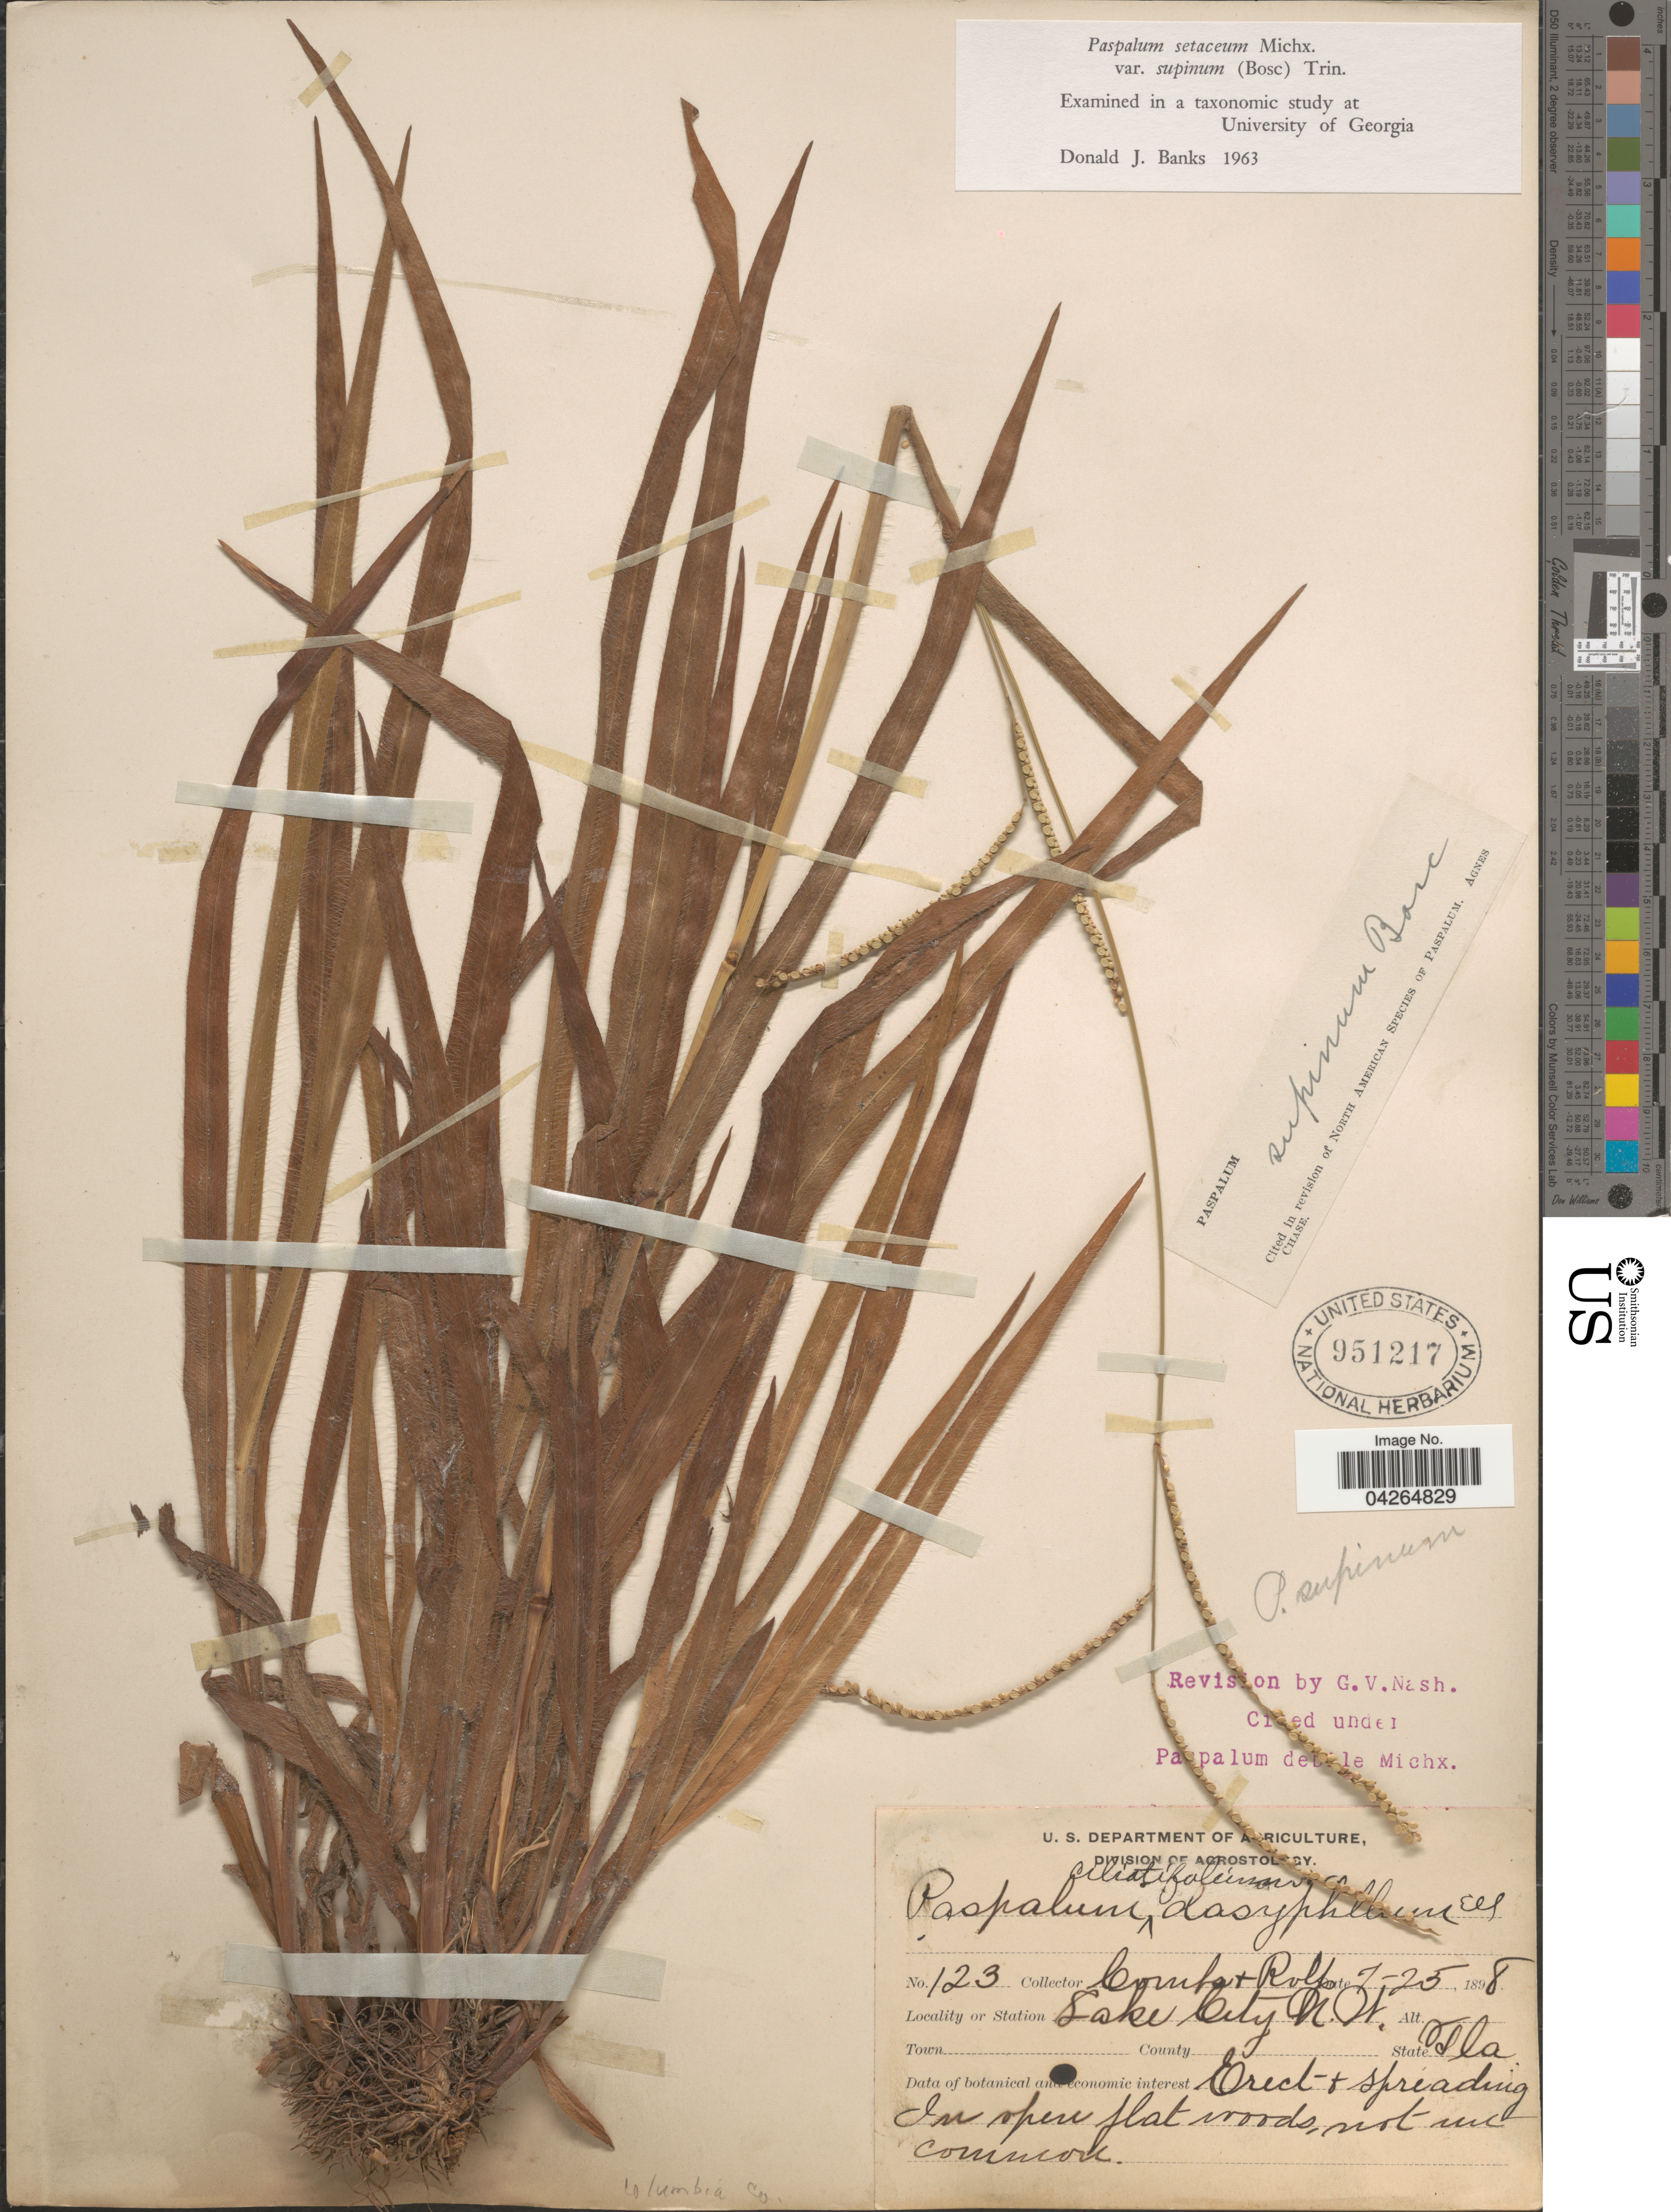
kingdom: Plantae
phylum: Tracheophyta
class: Liliopsida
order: Poales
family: Poaceae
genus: Paspalum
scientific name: Paspalum setaceum var. supinum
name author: (Bosc ex Poir.) Trin.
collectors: -. Combs & Rolfs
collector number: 123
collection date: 1898-07-25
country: United States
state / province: Florida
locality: Station Lake City N.W. Columbia Co.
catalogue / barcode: US 951217